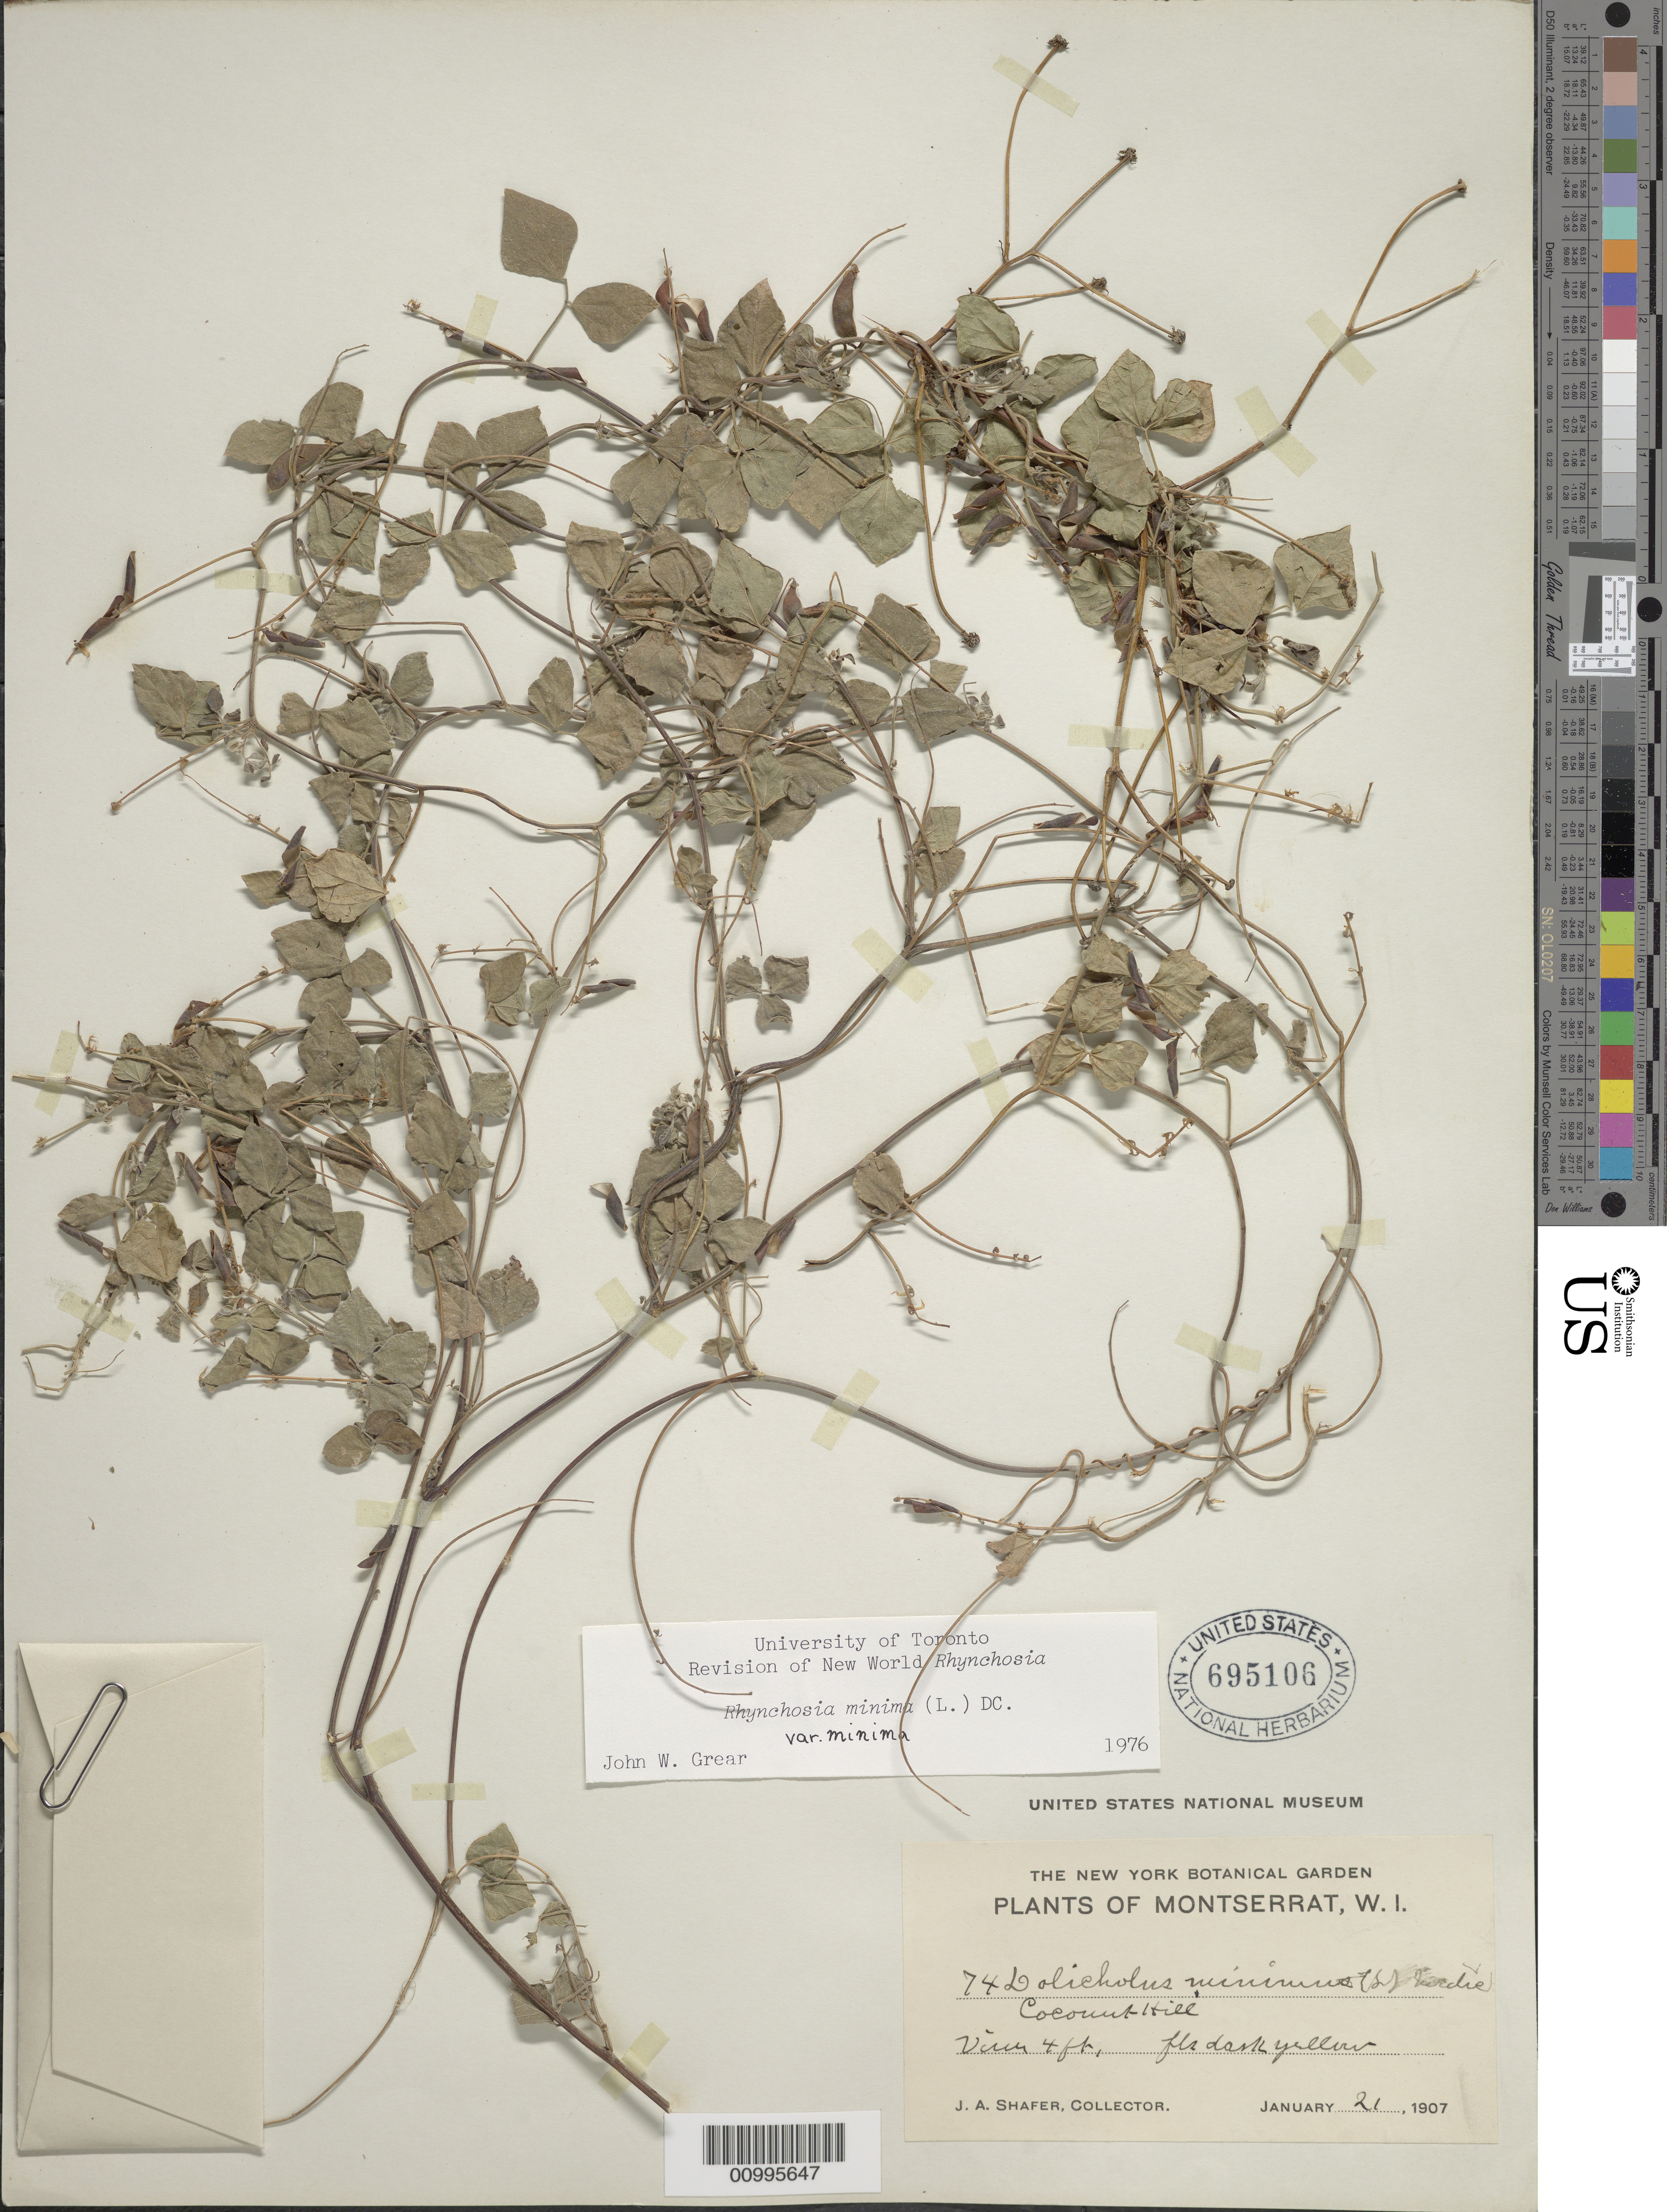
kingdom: Plantae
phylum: Tracheophyta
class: Magnoliopsida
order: Fabales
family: Fabaceae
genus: Rhynchosia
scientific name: Rhynchosia minima var. minima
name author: (L.) DC.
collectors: J. A. Shafer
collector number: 74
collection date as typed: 21 Jan 1907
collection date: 1907-01-21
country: Montserrat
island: Montserrat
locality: Coconut Hill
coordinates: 0 N, 0 E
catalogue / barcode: US 695106